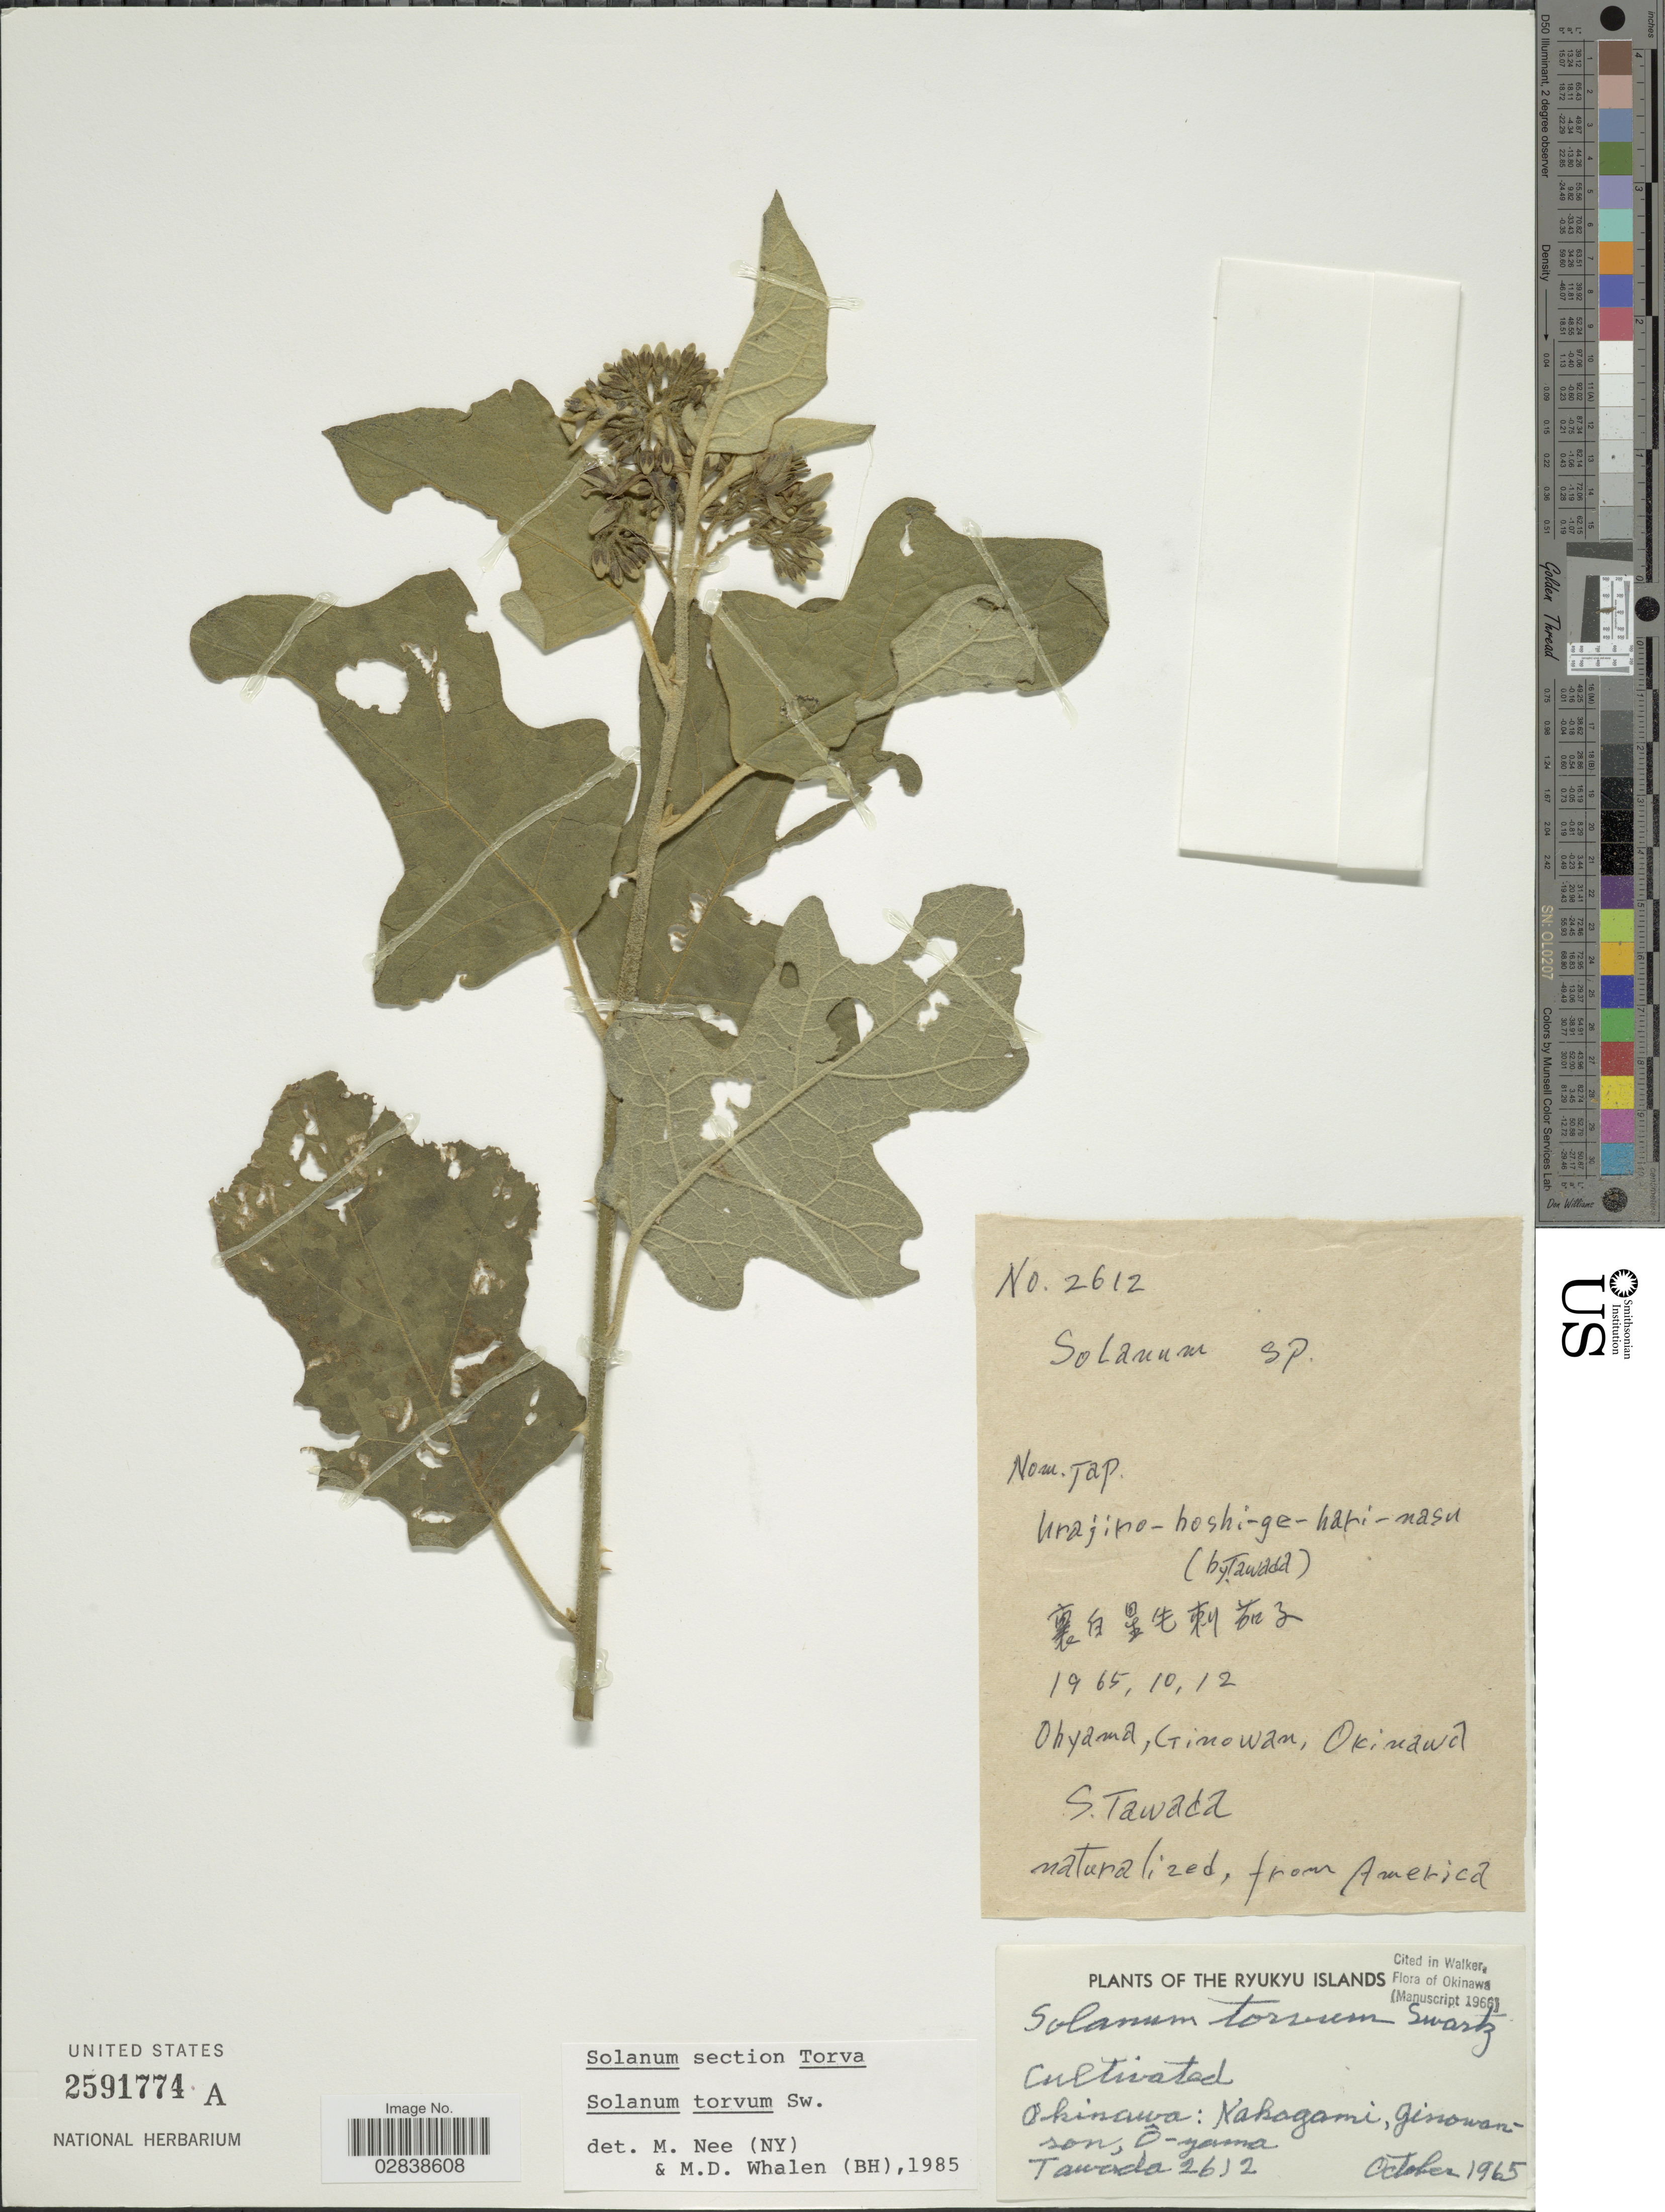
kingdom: Plantae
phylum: Tracheophyta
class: Magnoliopsida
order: Solanales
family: Solanaceae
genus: Solanum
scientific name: Solanum torvum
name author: Sw.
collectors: S. Tawada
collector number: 2612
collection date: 1965-10-12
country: Japan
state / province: Okinawa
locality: Okinawa: Nakagami, Ginowanson, Ô-yama, Ohyama.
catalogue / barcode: US 2591774A